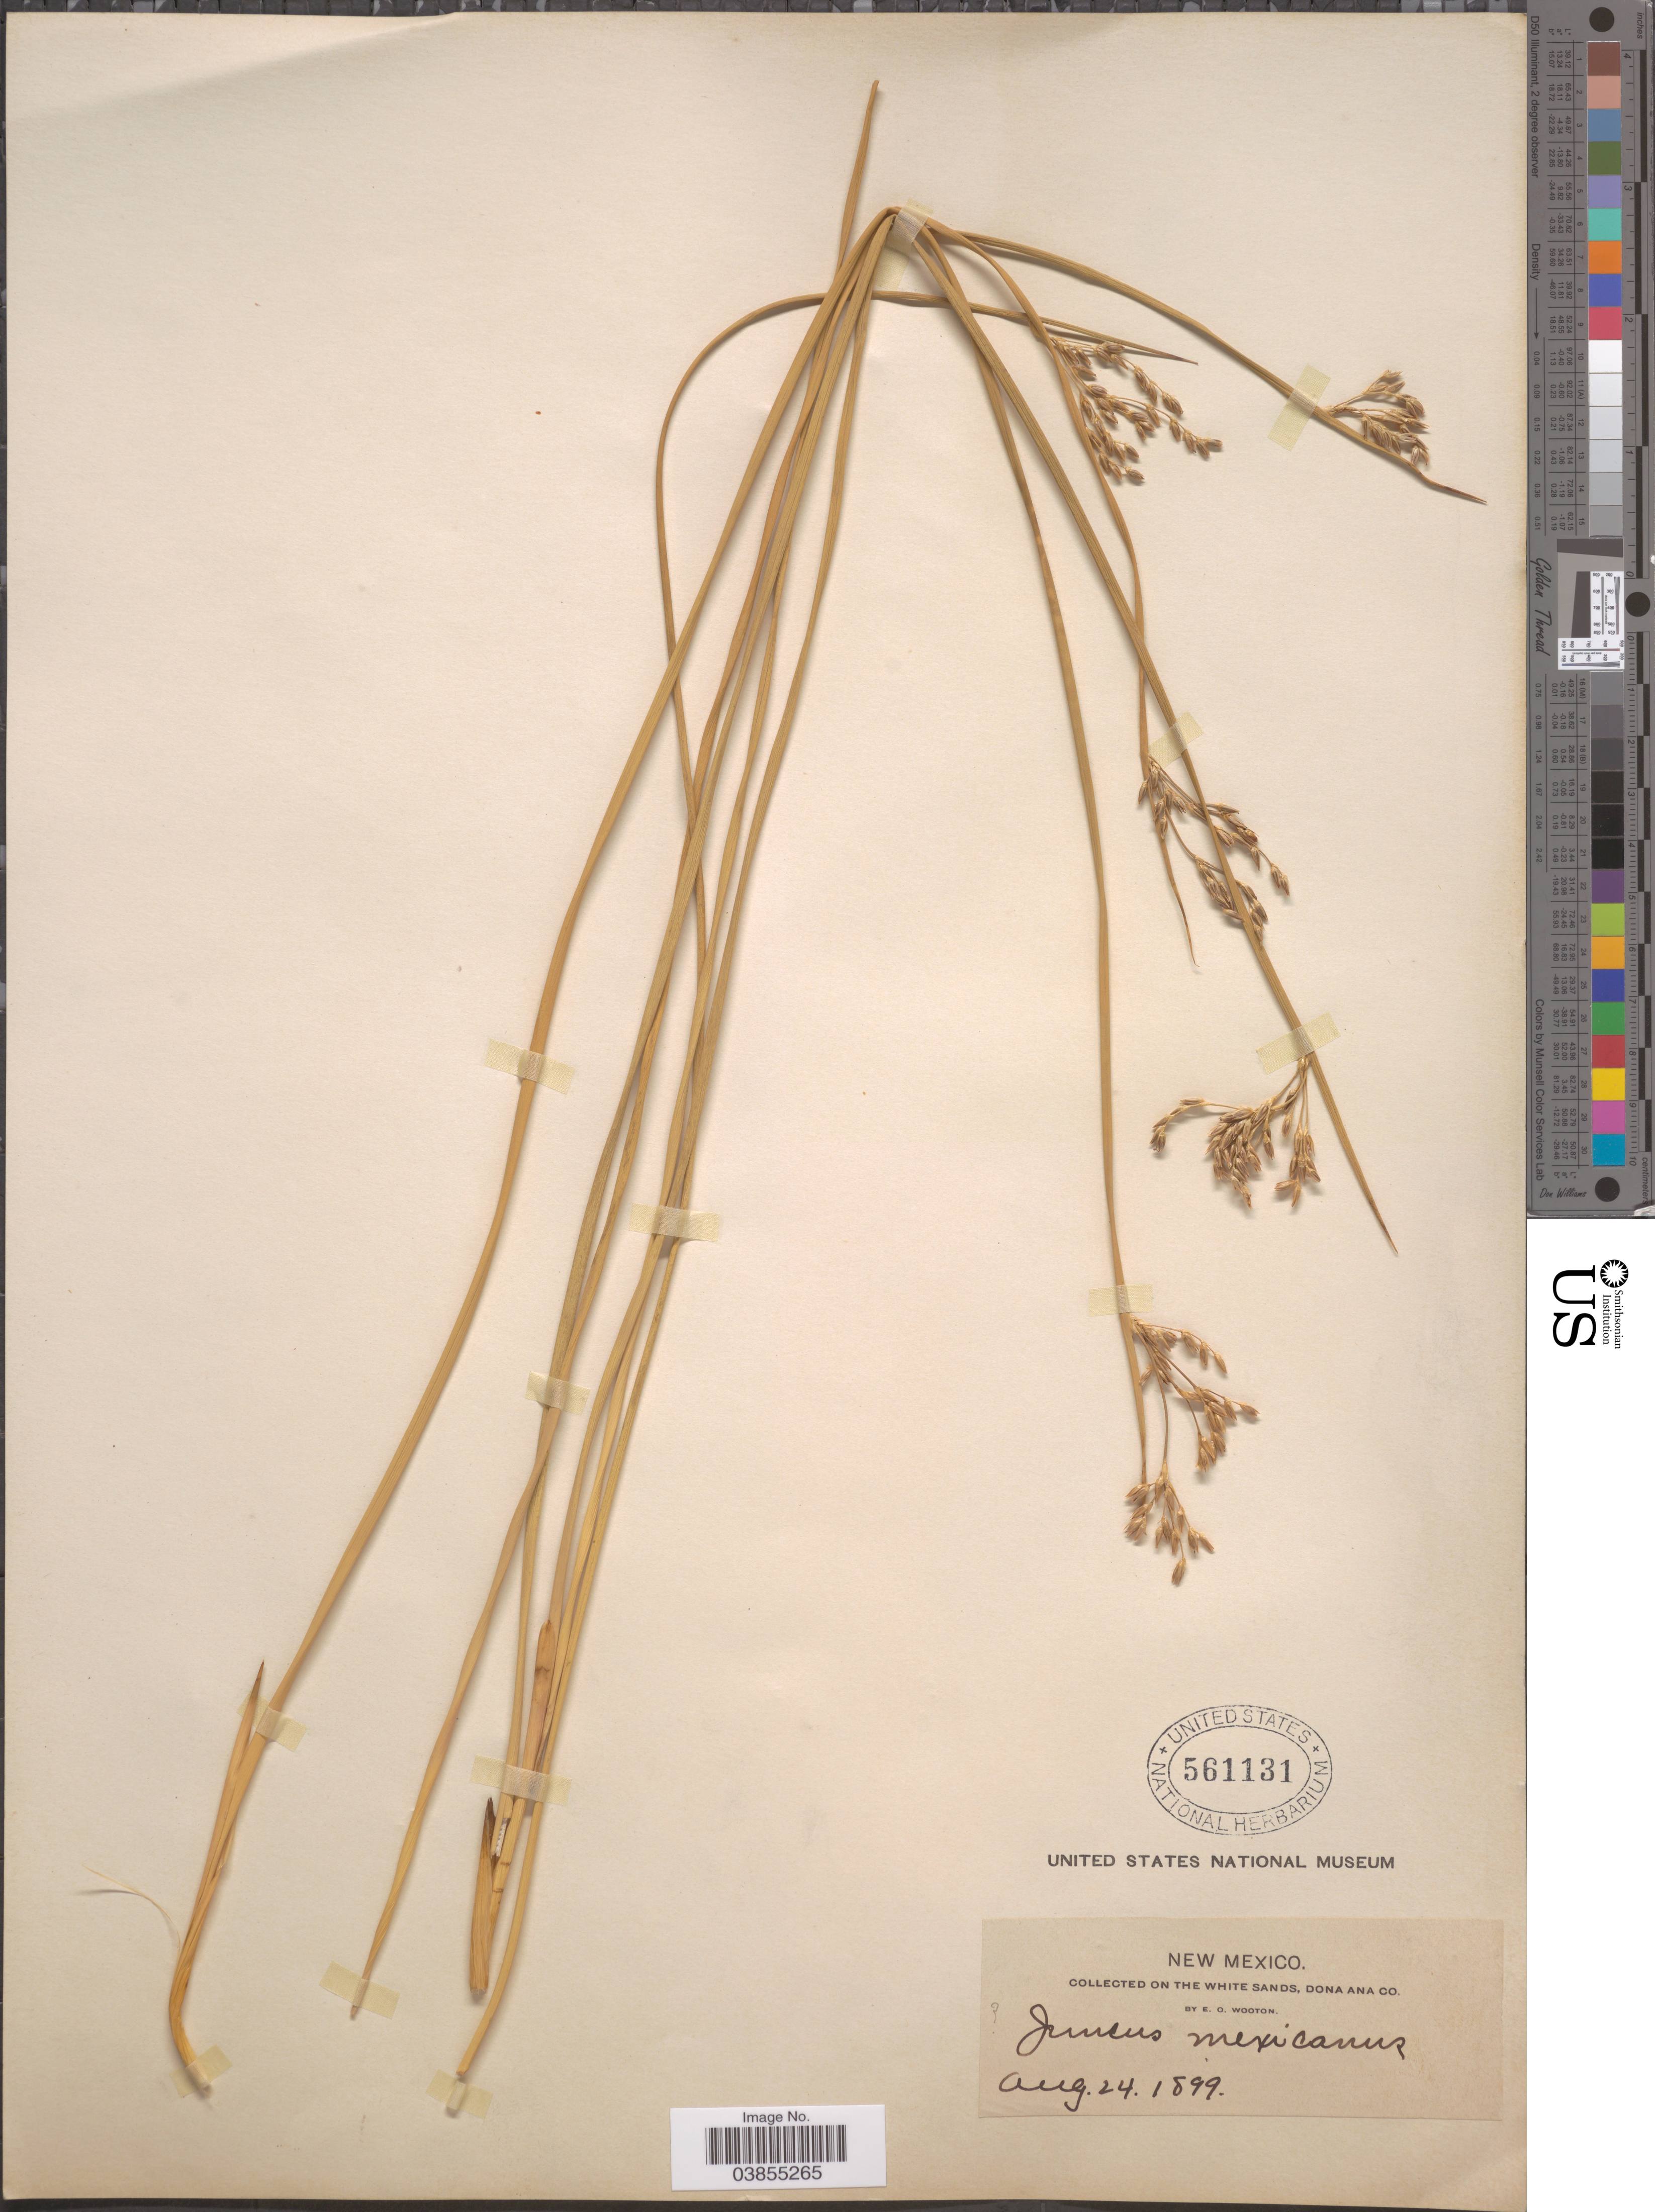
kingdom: Plantae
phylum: Tracheophyta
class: Liliopsida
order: Poales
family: Juncaceae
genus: Juncus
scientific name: Juncus mexicanus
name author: Willd. ex Schult. & Schult. f.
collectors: E. O. Wooton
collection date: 1899-08-24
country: United States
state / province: New Mexico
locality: On the White Sands, Dona Ana Co.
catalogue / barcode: US 561131